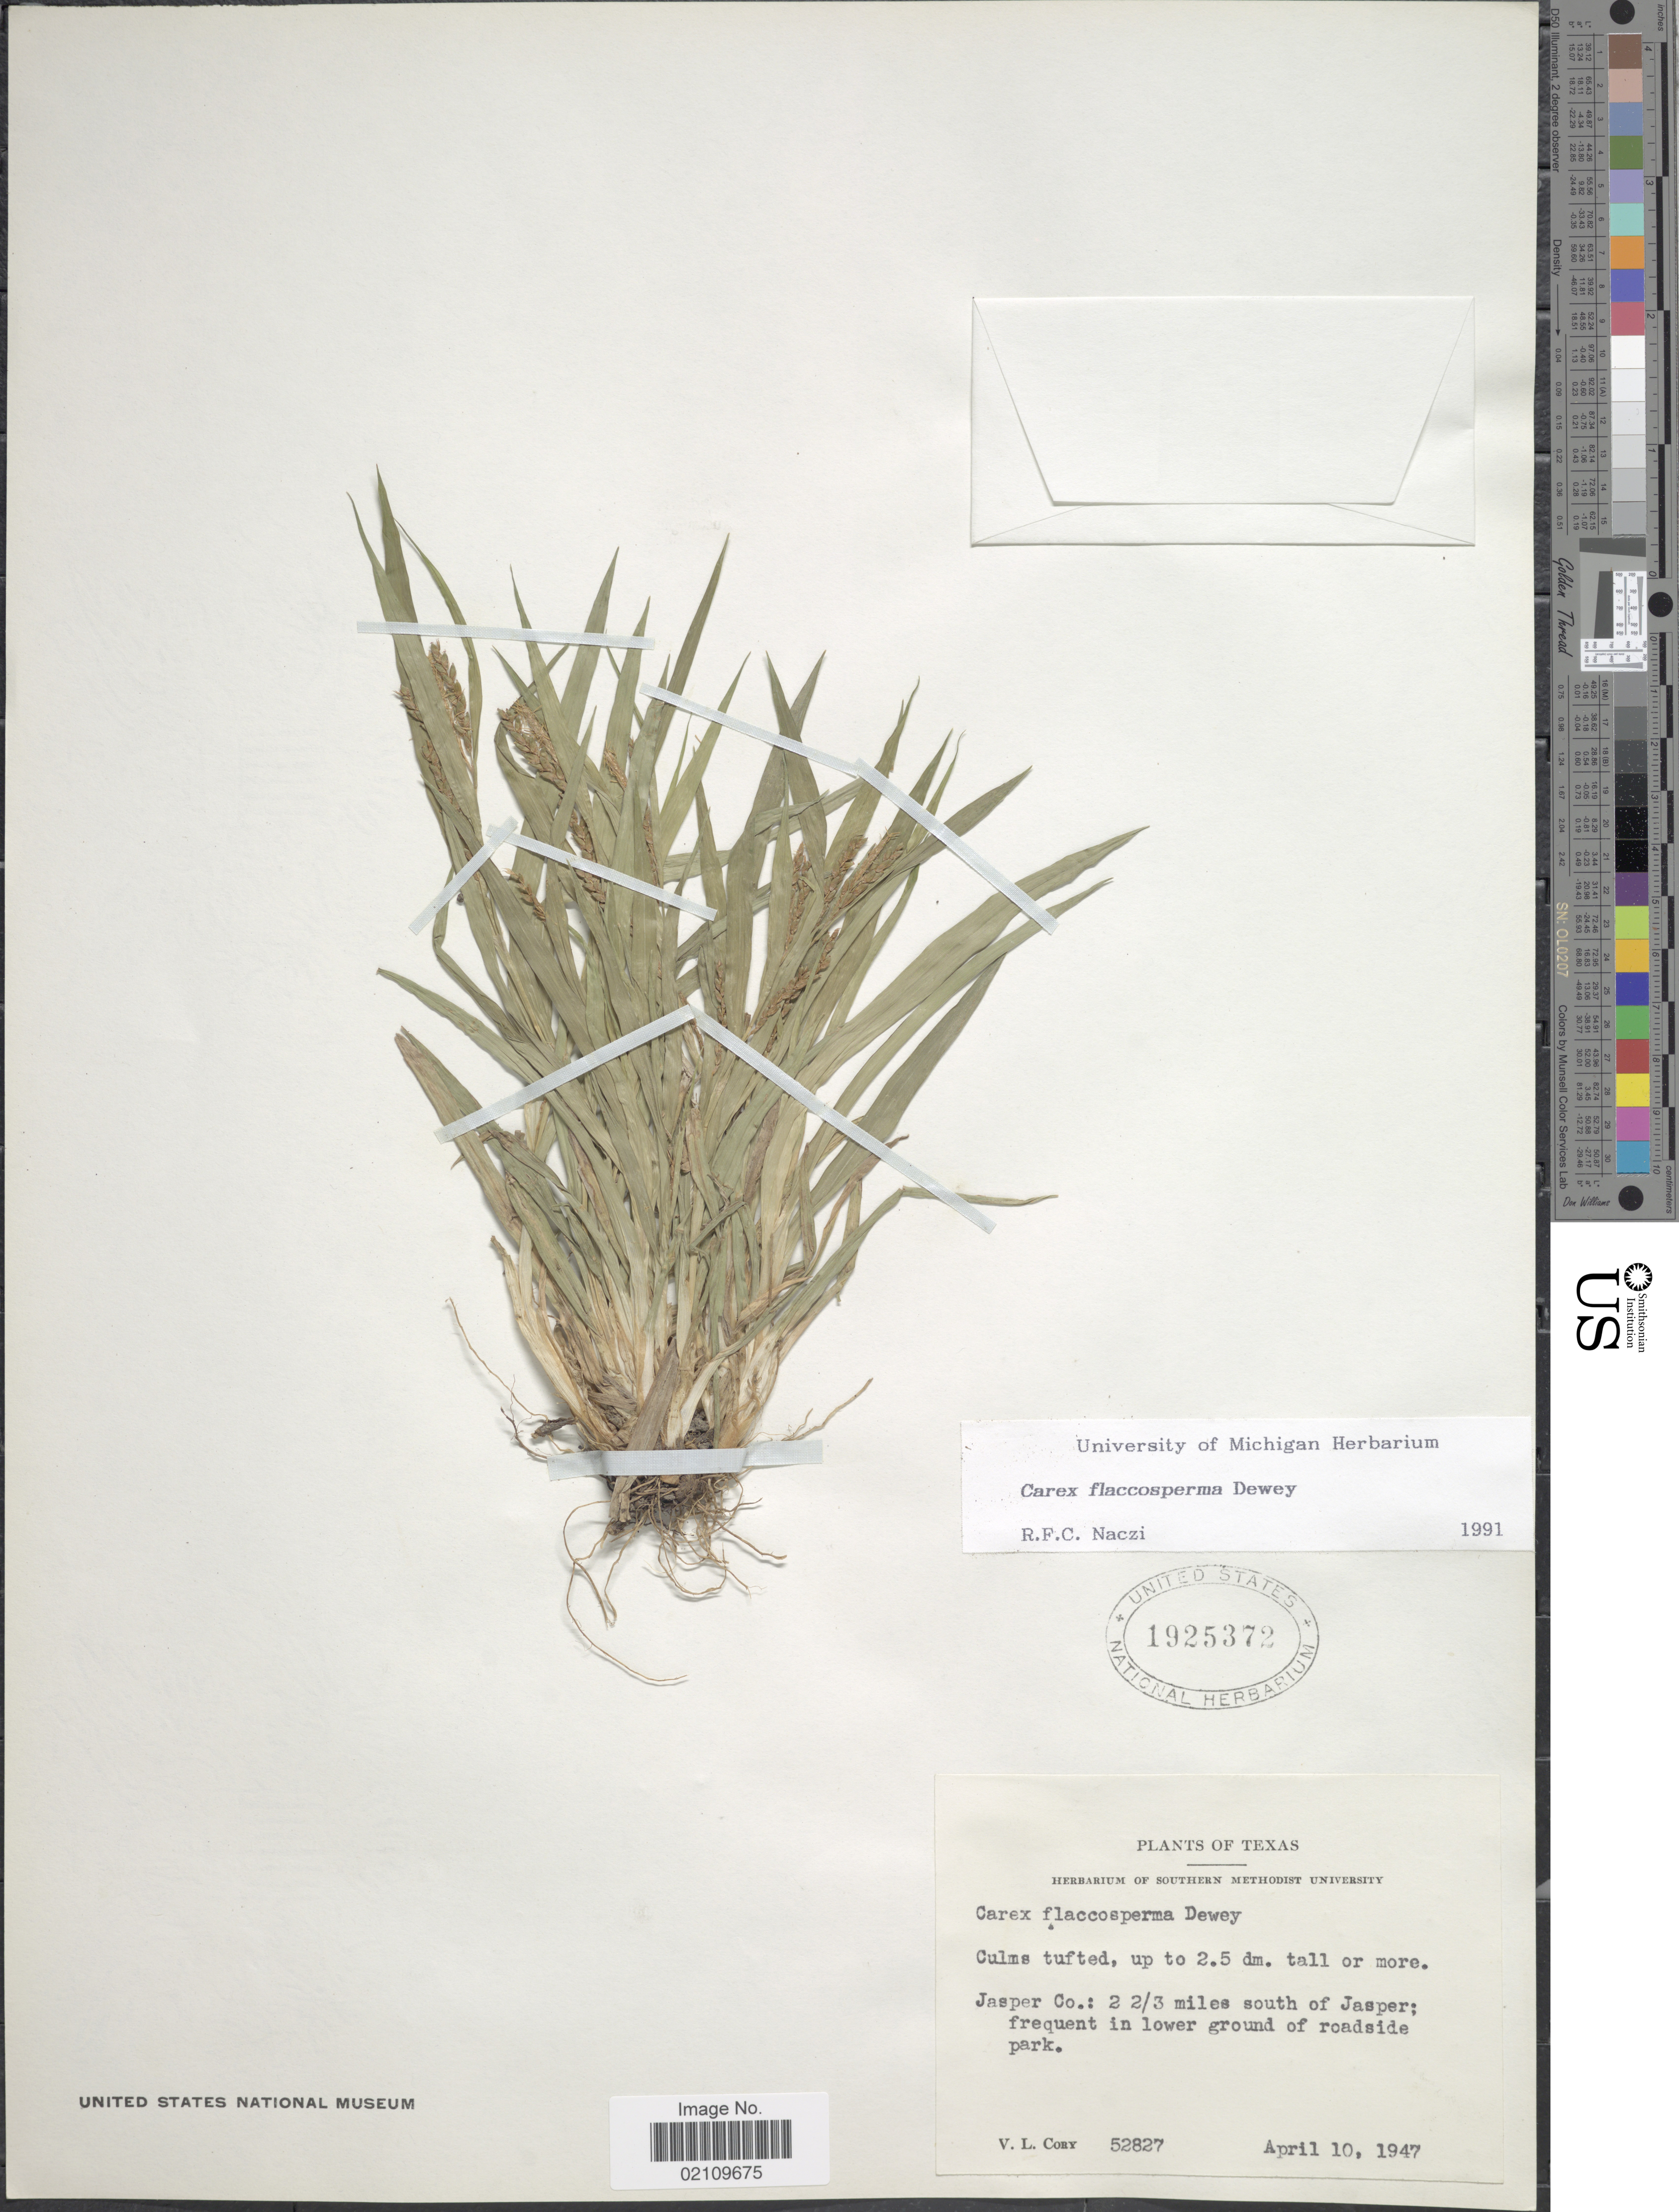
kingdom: Plantae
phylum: Tracheophyta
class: Liliopsida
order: Poales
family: Cyperaceae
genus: Carex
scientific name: Carex flaccosperma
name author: Dewey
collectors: V. Cory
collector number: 52827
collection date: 1947-04-10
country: United States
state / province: Texas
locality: Jasper Co.: 2 2/3 miles south of Jasper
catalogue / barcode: US 1925372